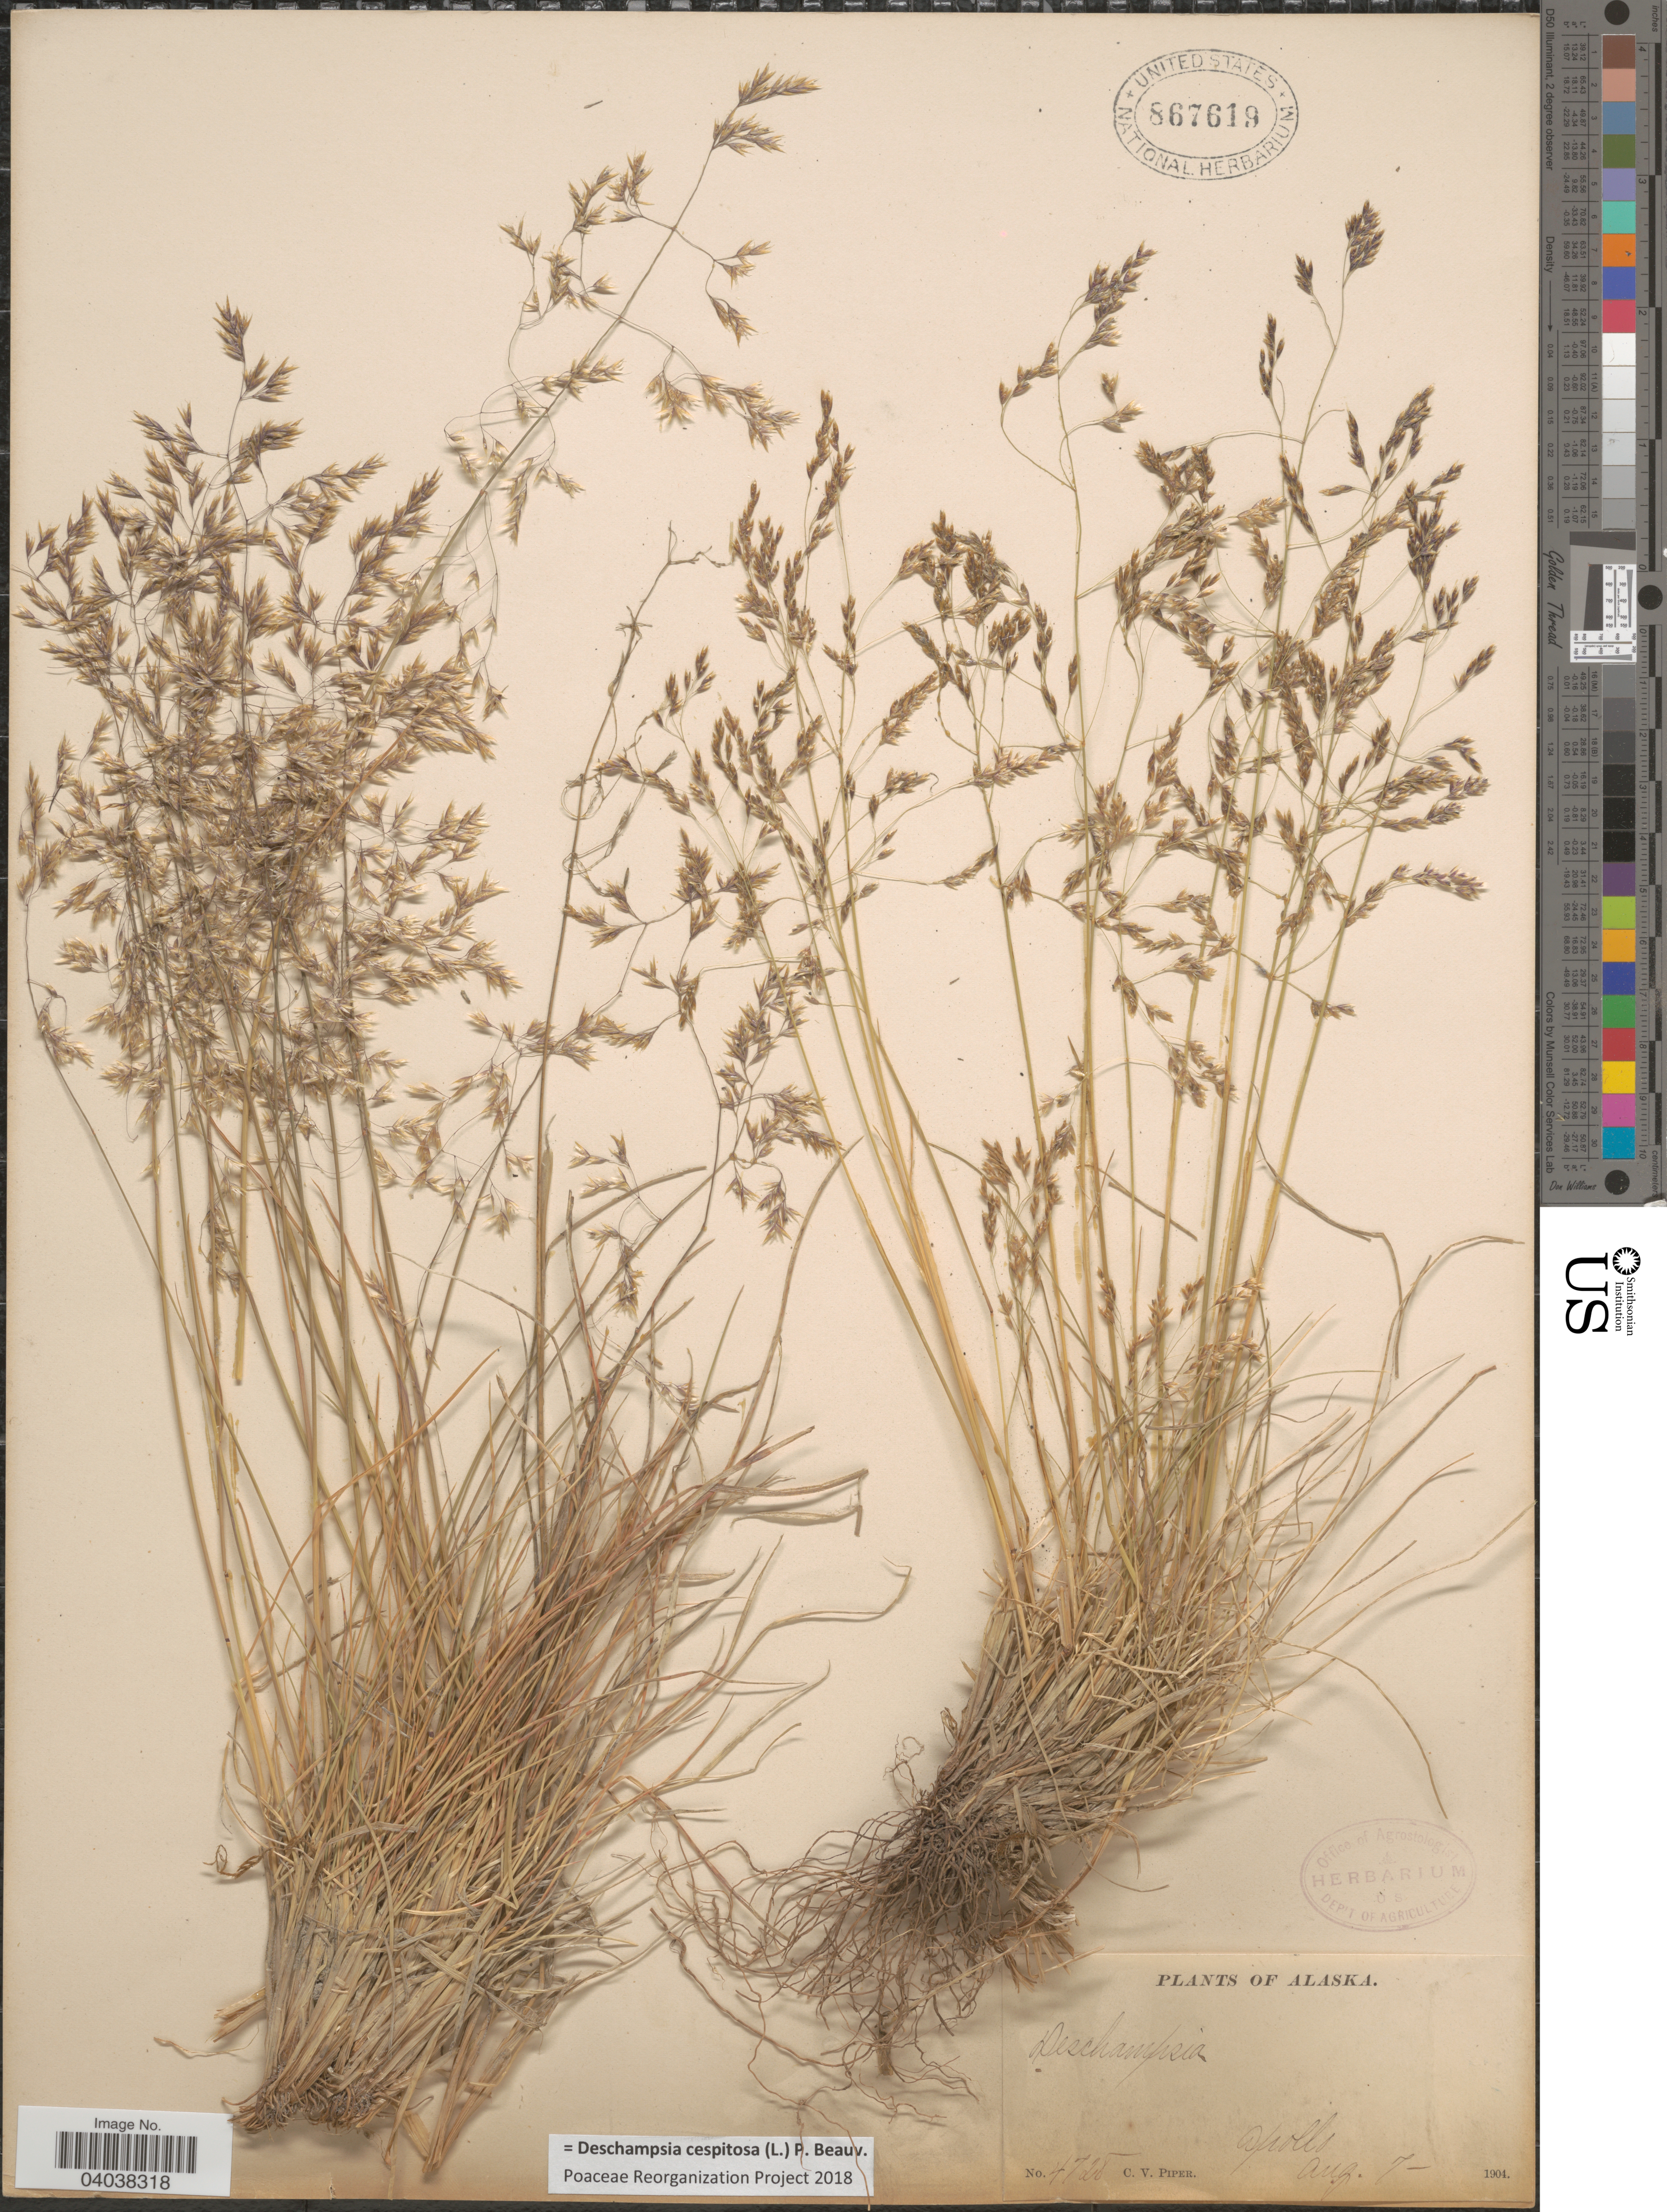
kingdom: Plantae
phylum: Tracheophyta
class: Liliopsida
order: Poales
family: Poaceae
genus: Deschampsia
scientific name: Deschampsia cespitosa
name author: (L.) P. Beauv.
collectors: C. V. Piper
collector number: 4728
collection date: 1904-08-07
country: United States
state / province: Alaska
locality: Apollo.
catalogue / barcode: US 867619